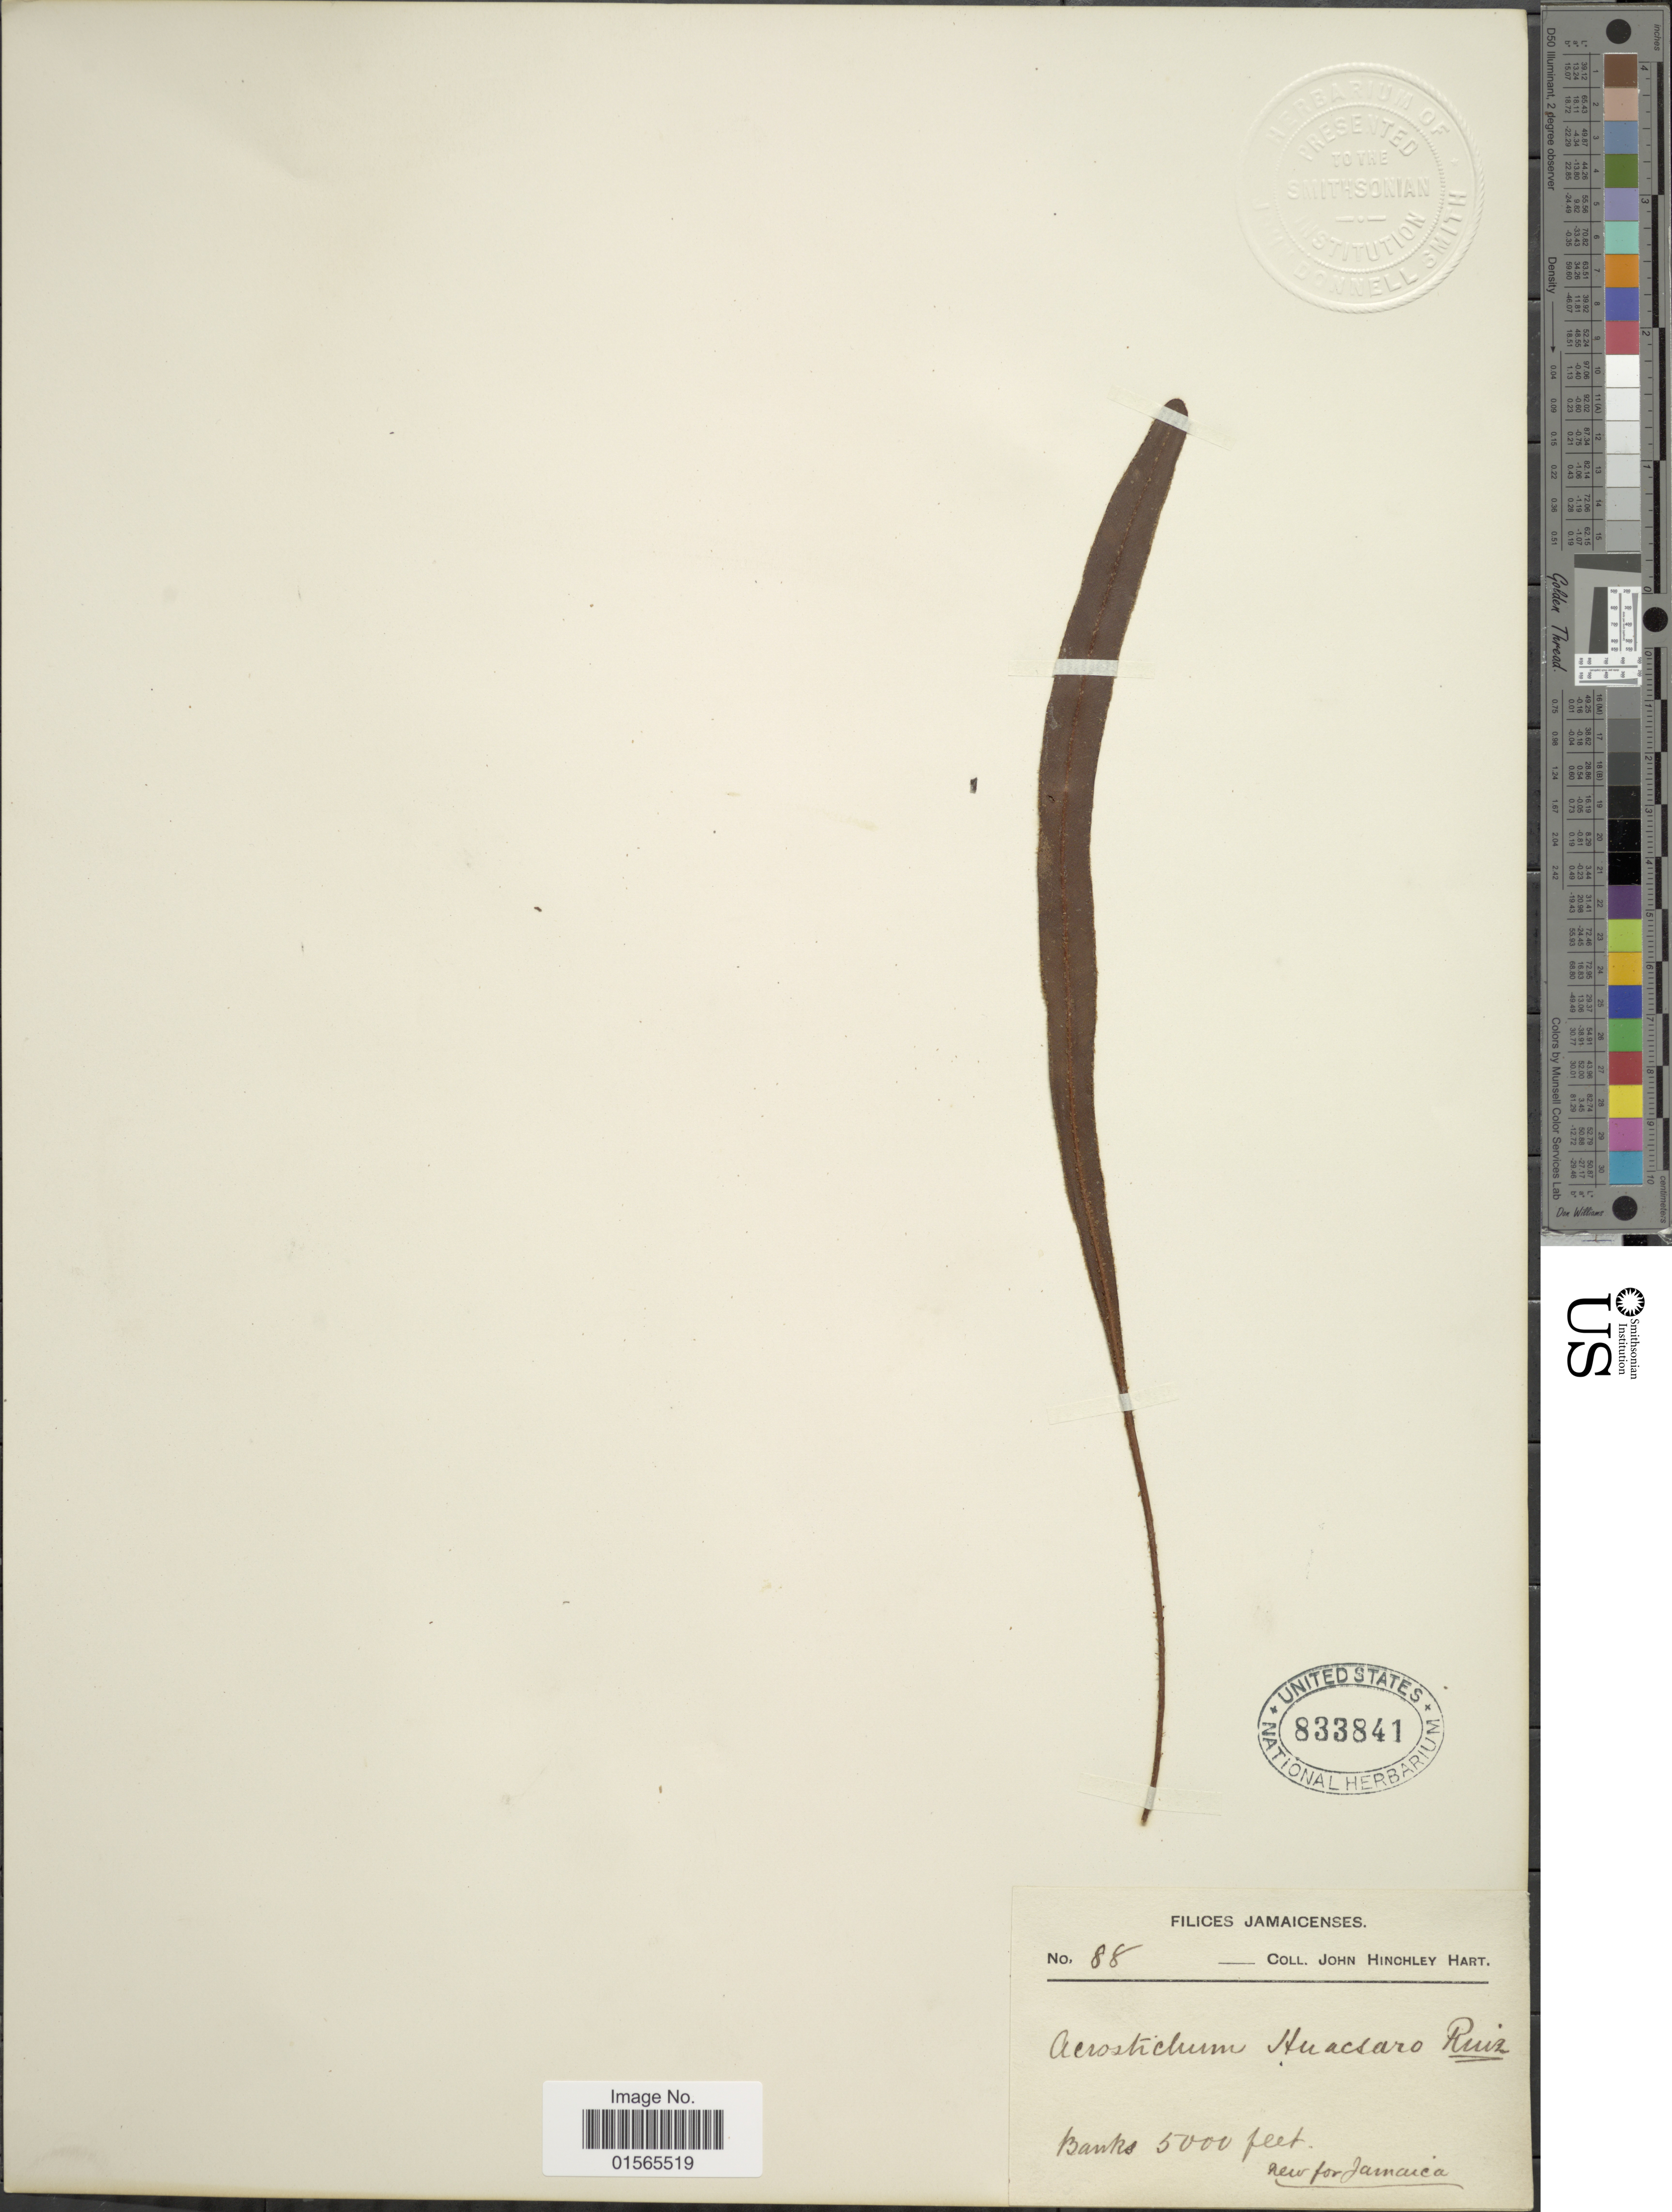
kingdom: Plantae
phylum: Tracheophyta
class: Polypodiopsida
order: Polypodiales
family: Dryopteridaceae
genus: Elaphoglossum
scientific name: Elaphoglossum huacsaro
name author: (Ruiz) Christ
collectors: J. H. Hart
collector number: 88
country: Jamaica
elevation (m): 1524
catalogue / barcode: US 833841